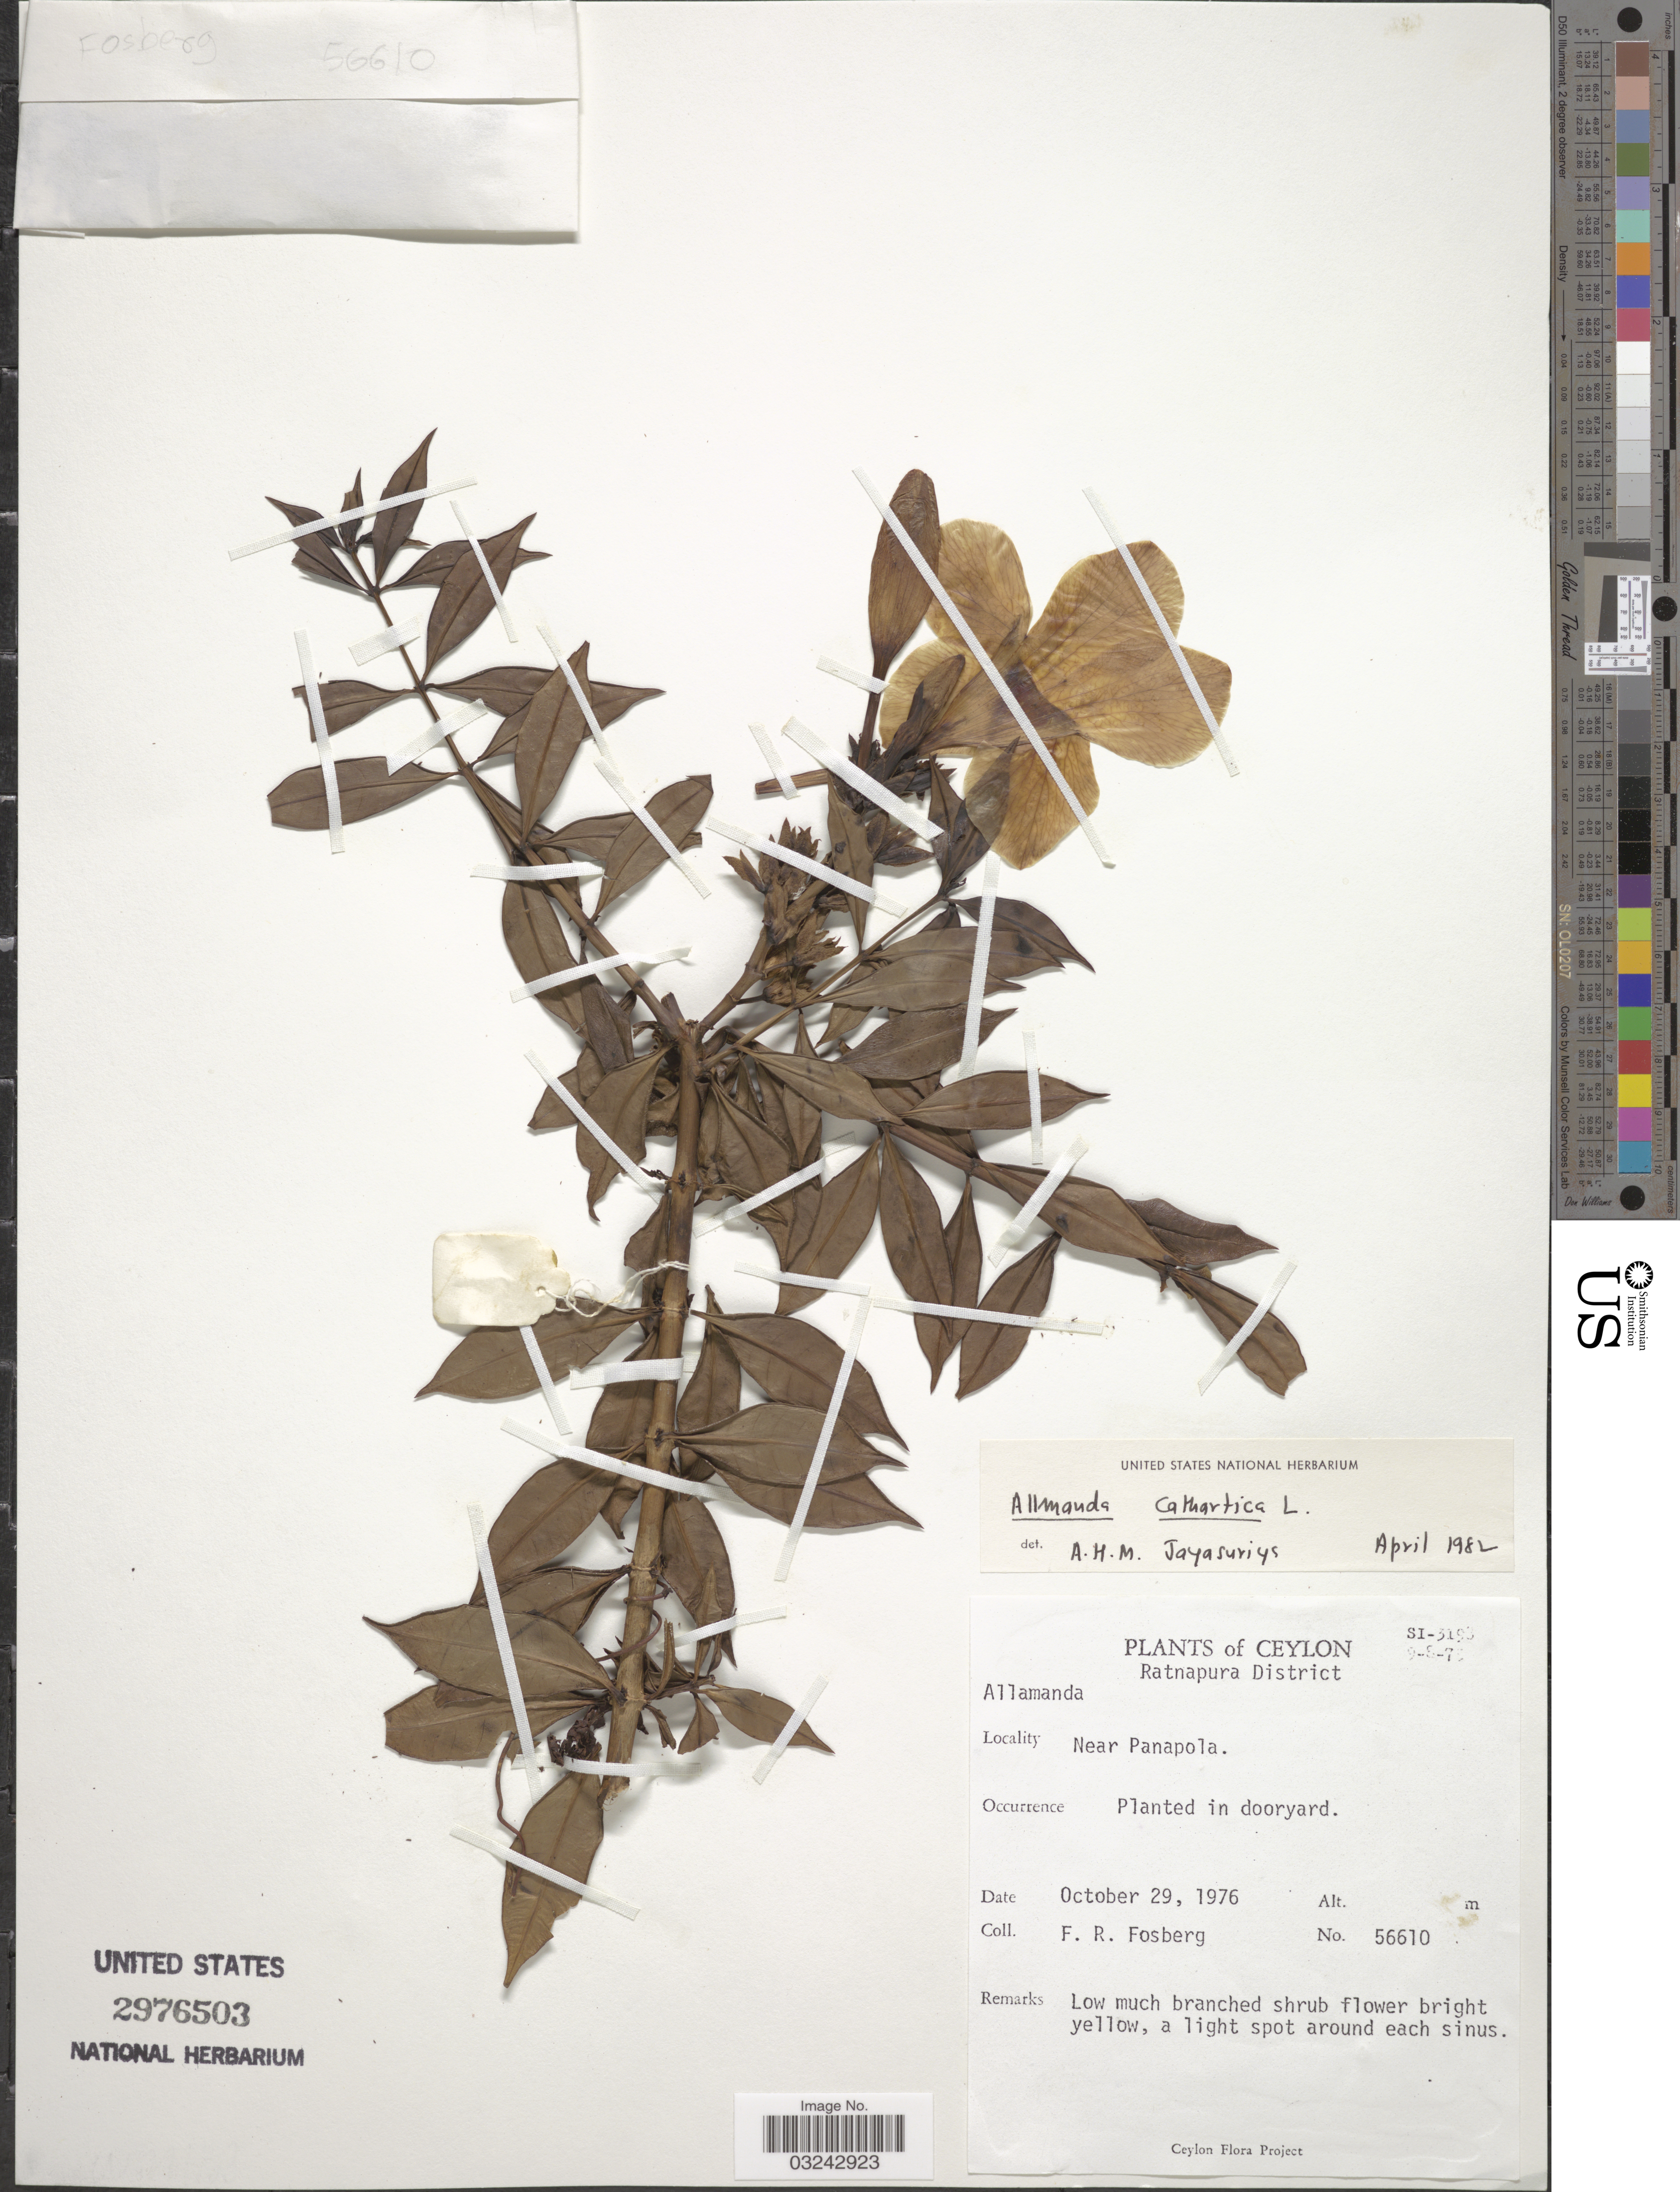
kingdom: Plantae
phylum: Tracheophyta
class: Magnoliopsida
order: Gentianales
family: Apocynaceae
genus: Allamanda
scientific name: Allamanda cathartica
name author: L.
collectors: F. R. Fosberg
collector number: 56610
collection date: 1976-10-29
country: Sri Lanka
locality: Ceylon, Ratnapura District, Near Panapola.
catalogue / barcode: US 2976503